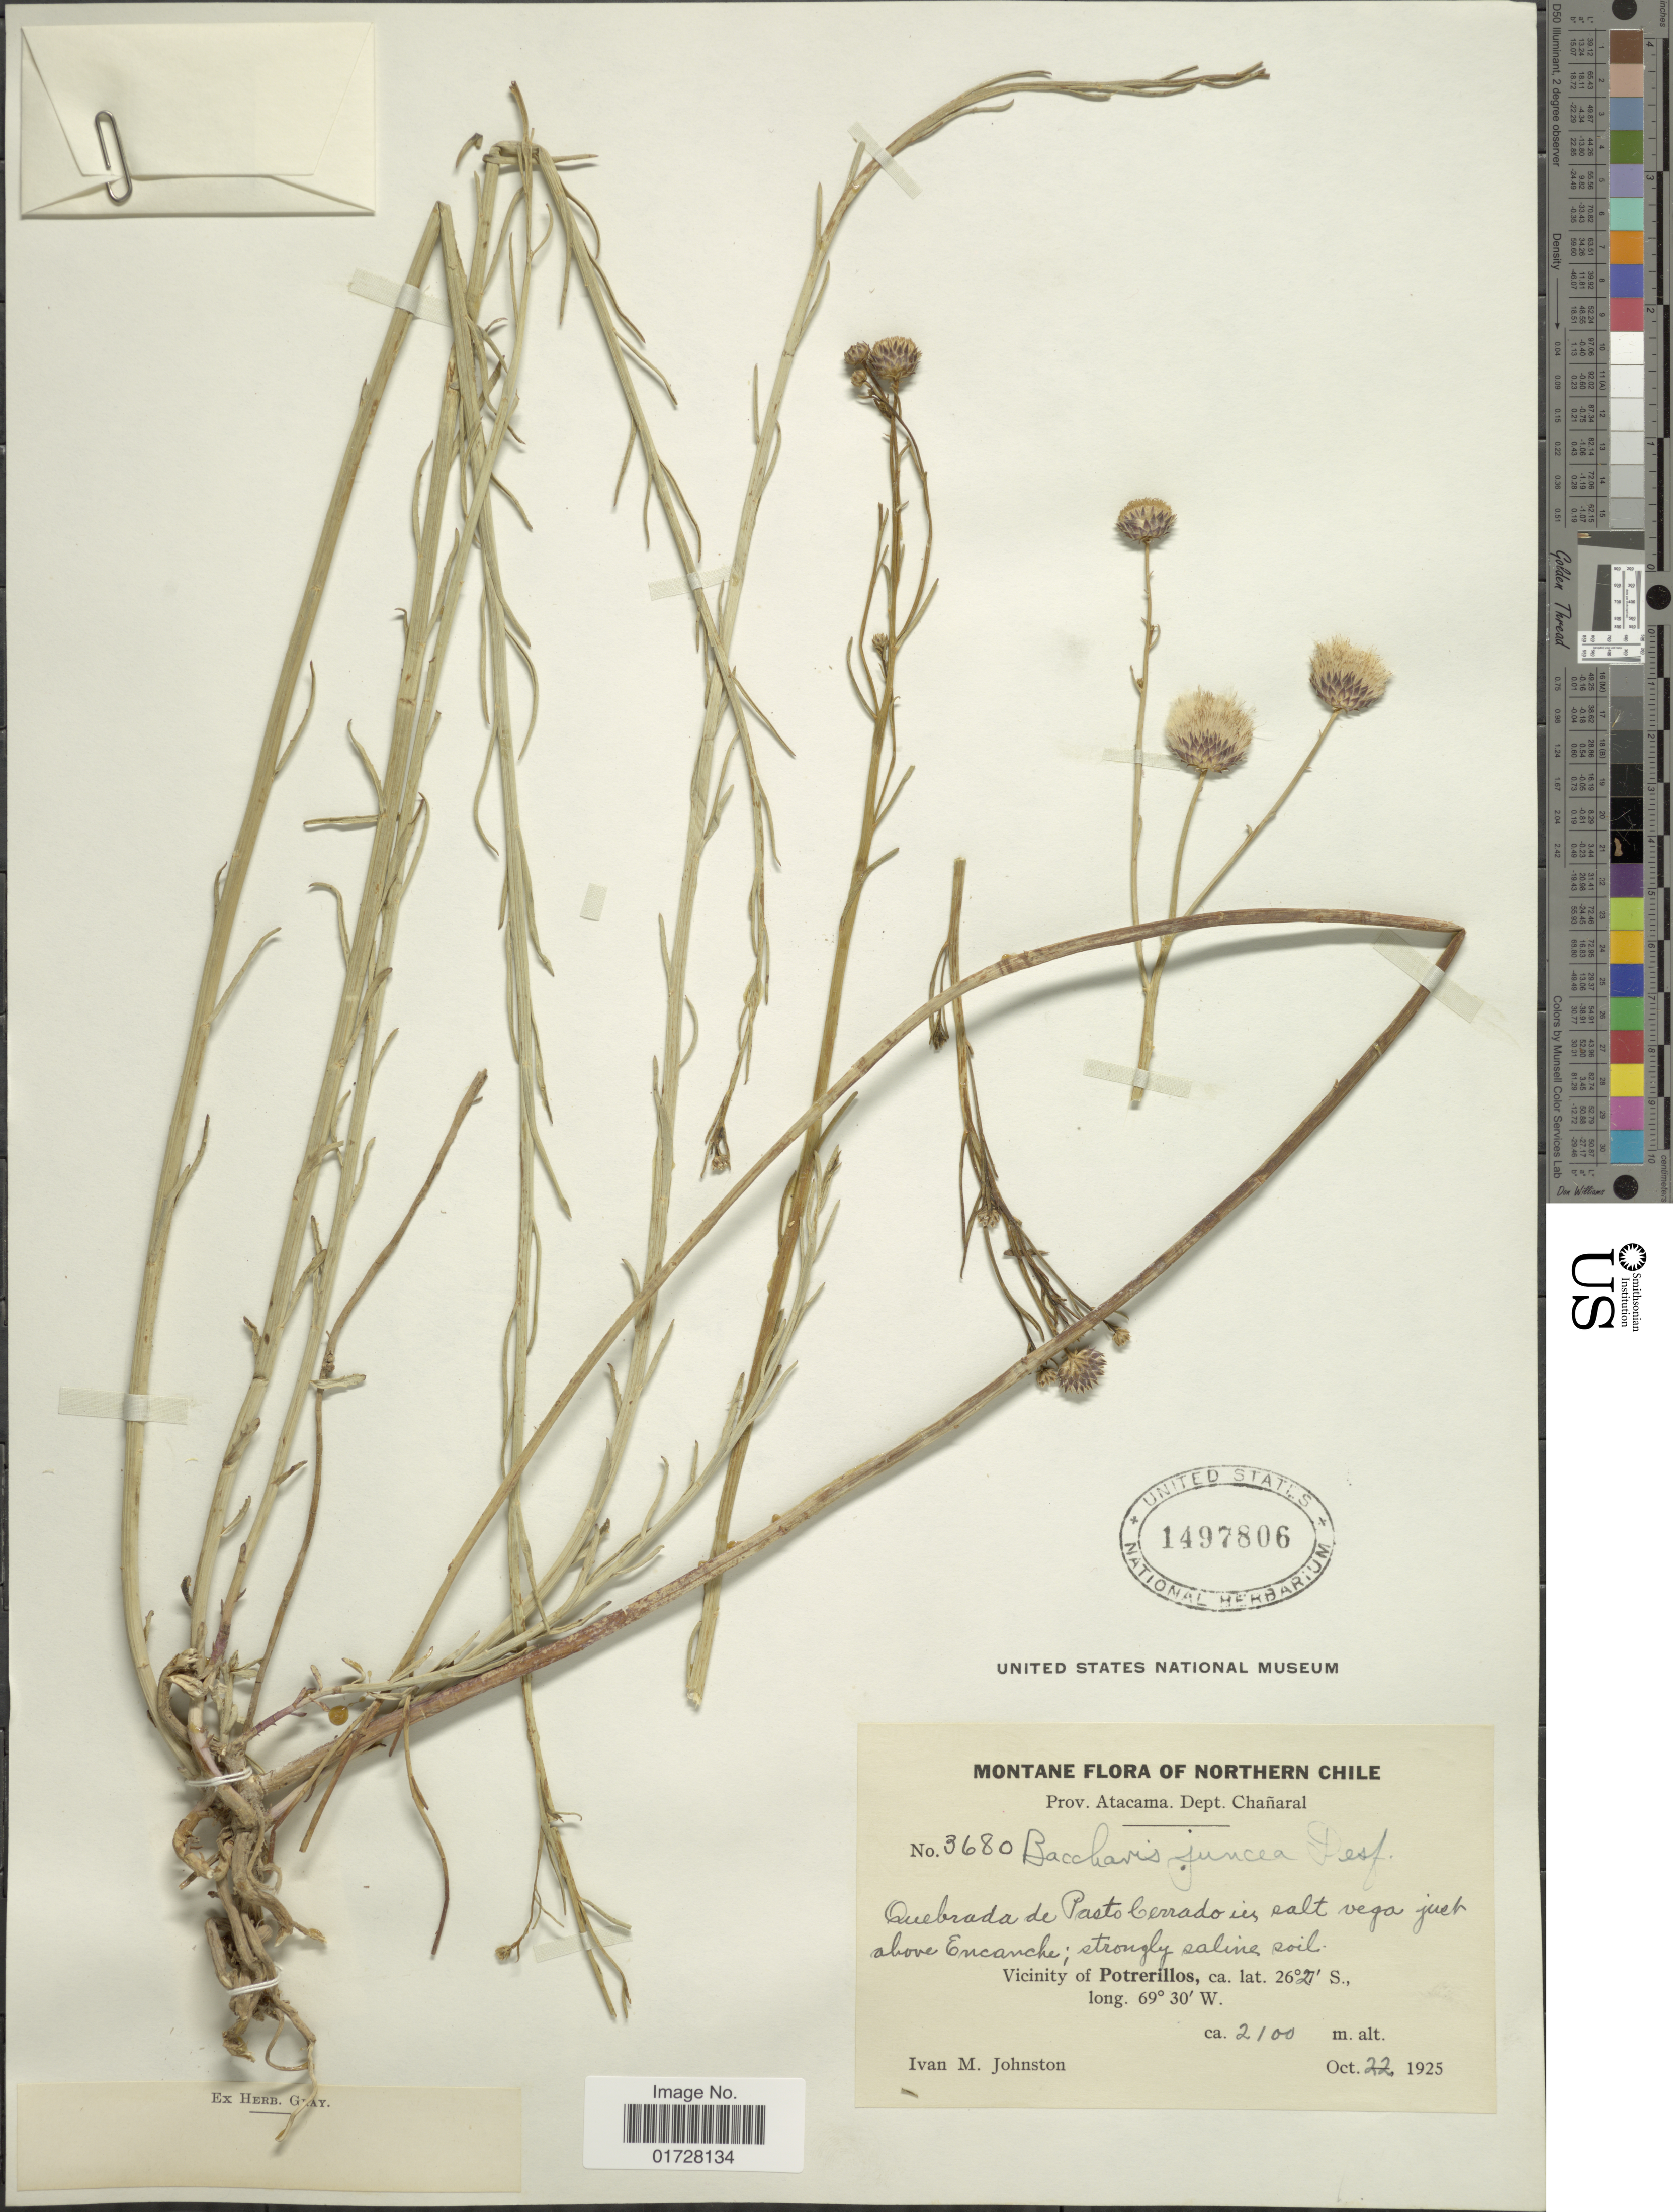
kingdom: Plantae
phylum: Tracheophyta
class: Magnoliopsida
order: Asterales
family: Asteraceae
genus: Baccharis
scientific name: Baccharis juncea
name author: (Lehm.) Desf.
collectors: I.M. Johnston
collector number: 3680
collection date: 1925-10-22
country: Chile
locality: Northern Chile, Prov. Atacama, Dept. Chanaral, Vicinity of Potrerillos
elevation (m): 2100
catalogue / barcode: US 1497806